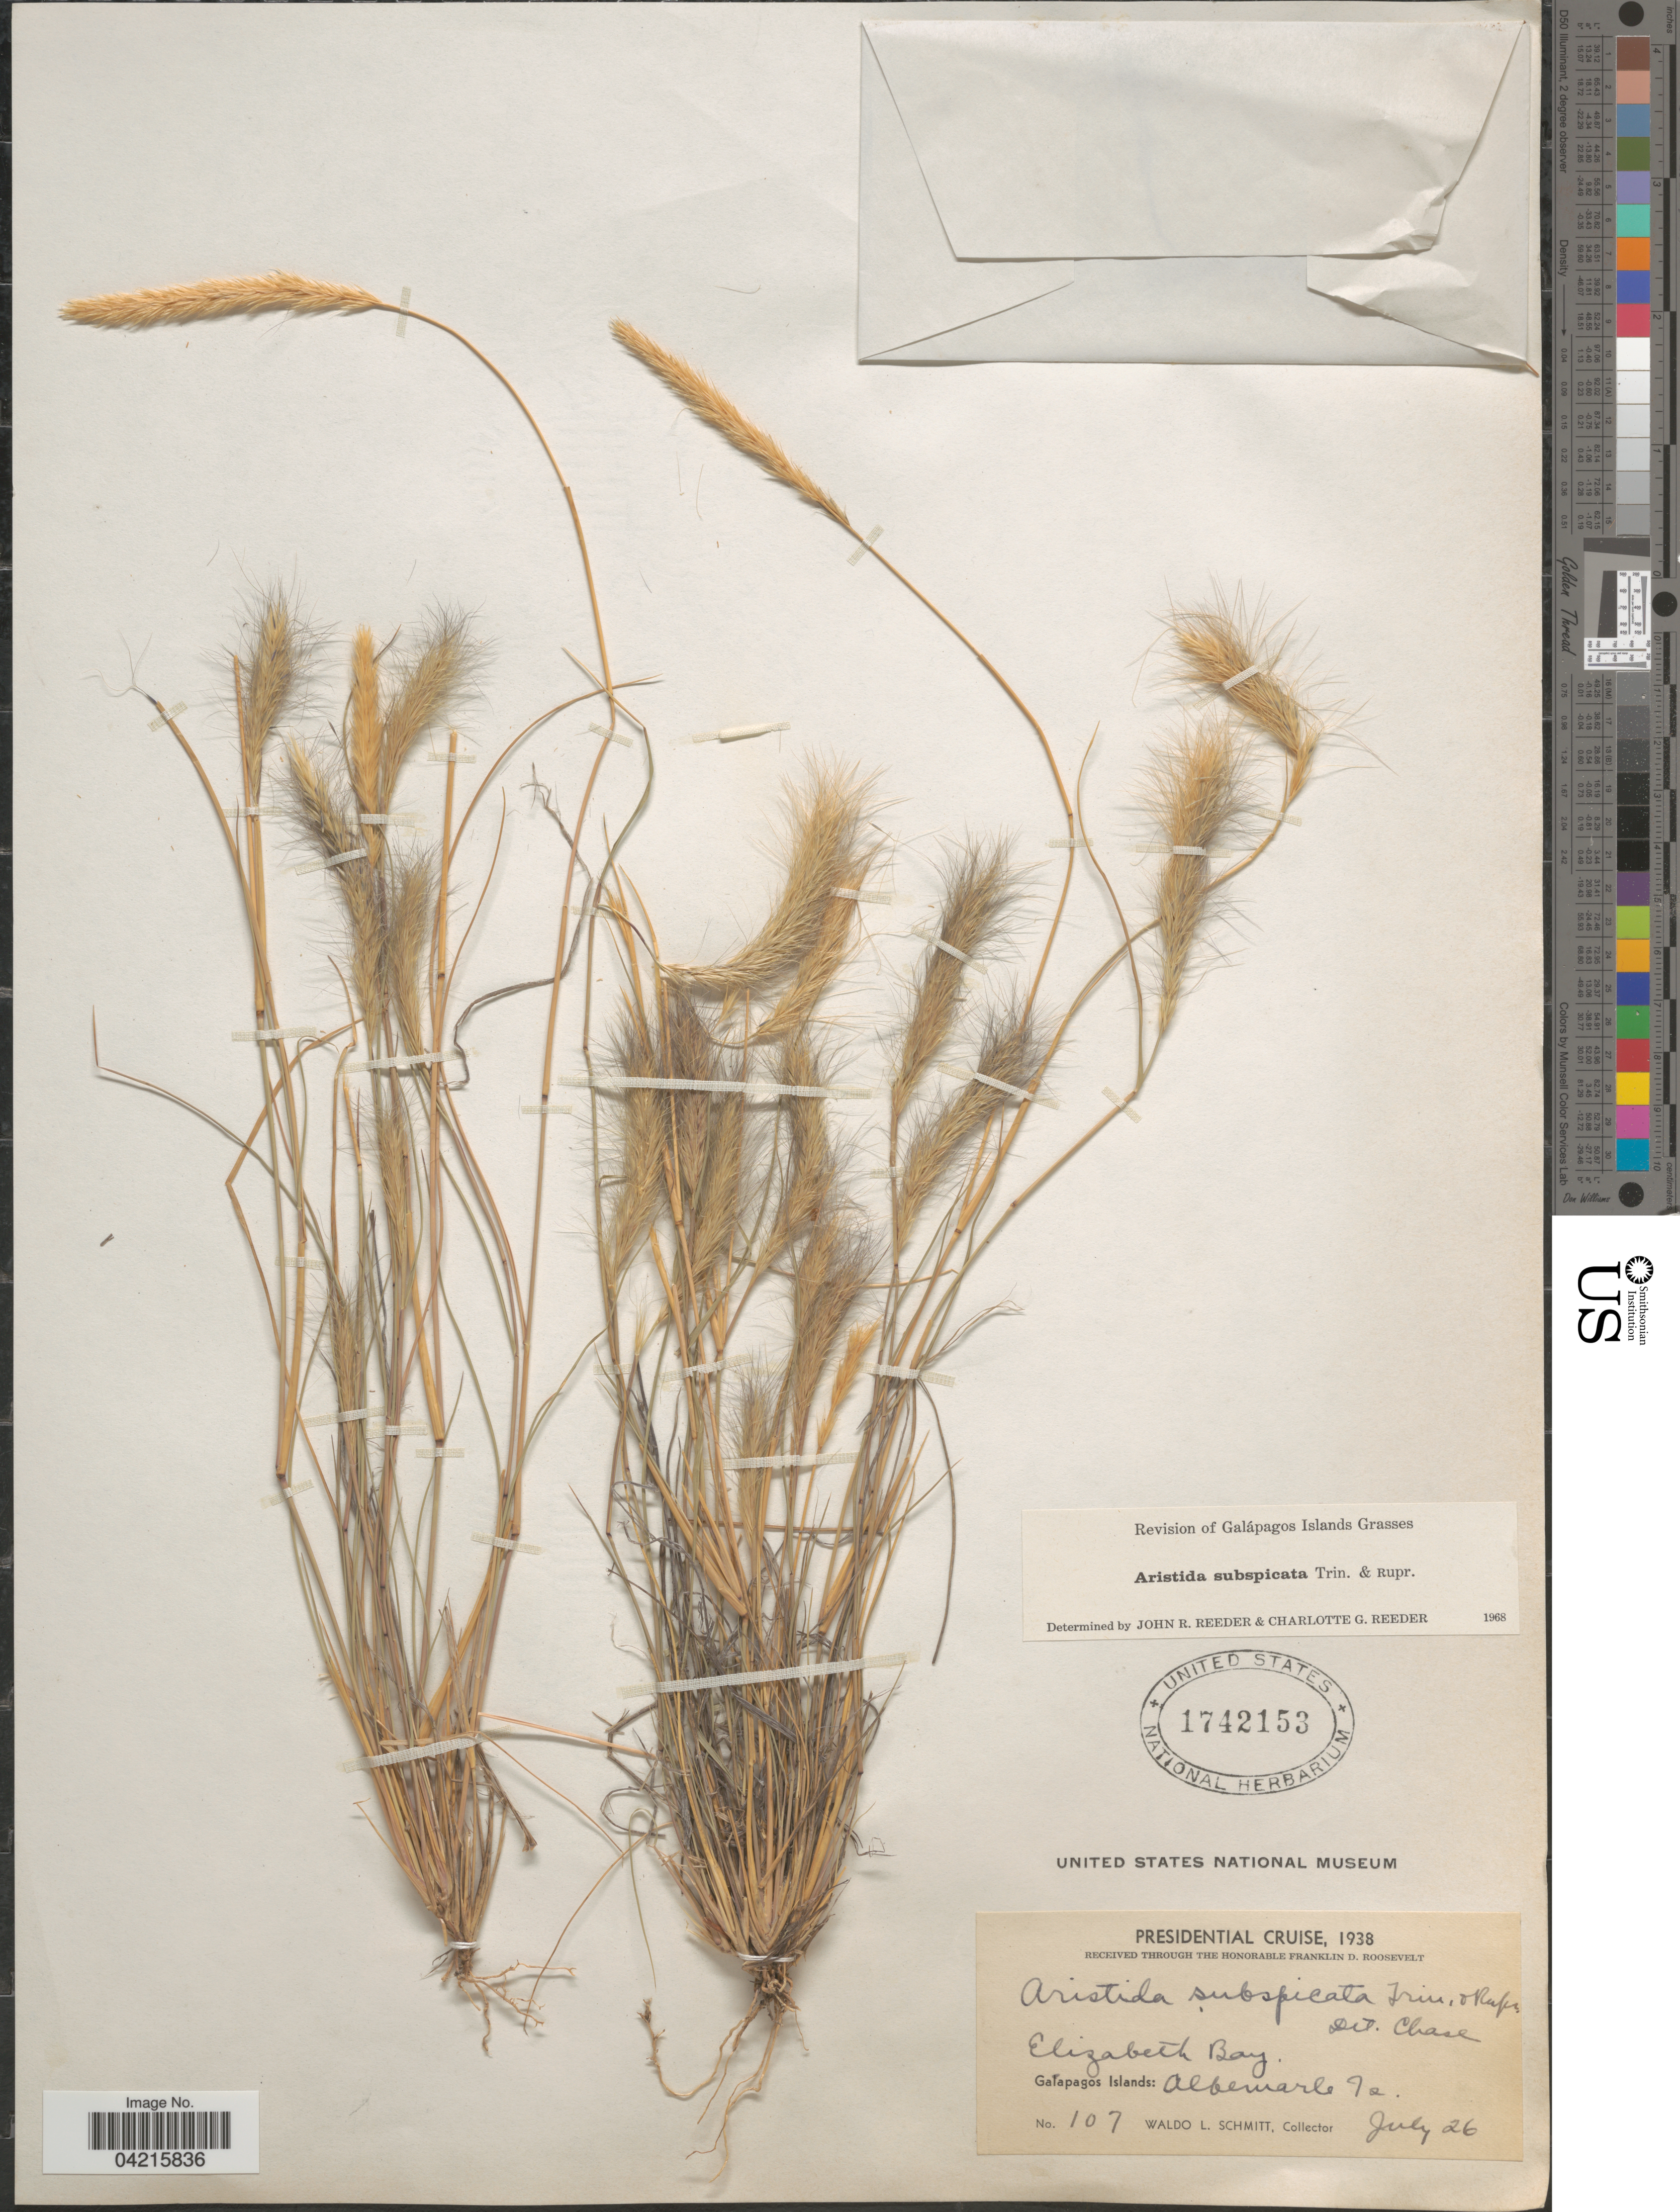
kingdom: Plantae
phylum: Tracheophyta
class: Liliopsida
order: Poales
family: Poaceae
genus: Aristida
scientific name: Aristida subspicata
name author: Trin. & Rupr.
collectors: W. L. Schmitt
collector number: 107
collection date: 1938-07-26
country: Ecuador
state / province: Colón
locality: Presidential Cruise, 1938 [unsure placement] Elizabeth Bay. Galapagos Islands: Albemarle Is.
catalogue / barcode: US 1742153